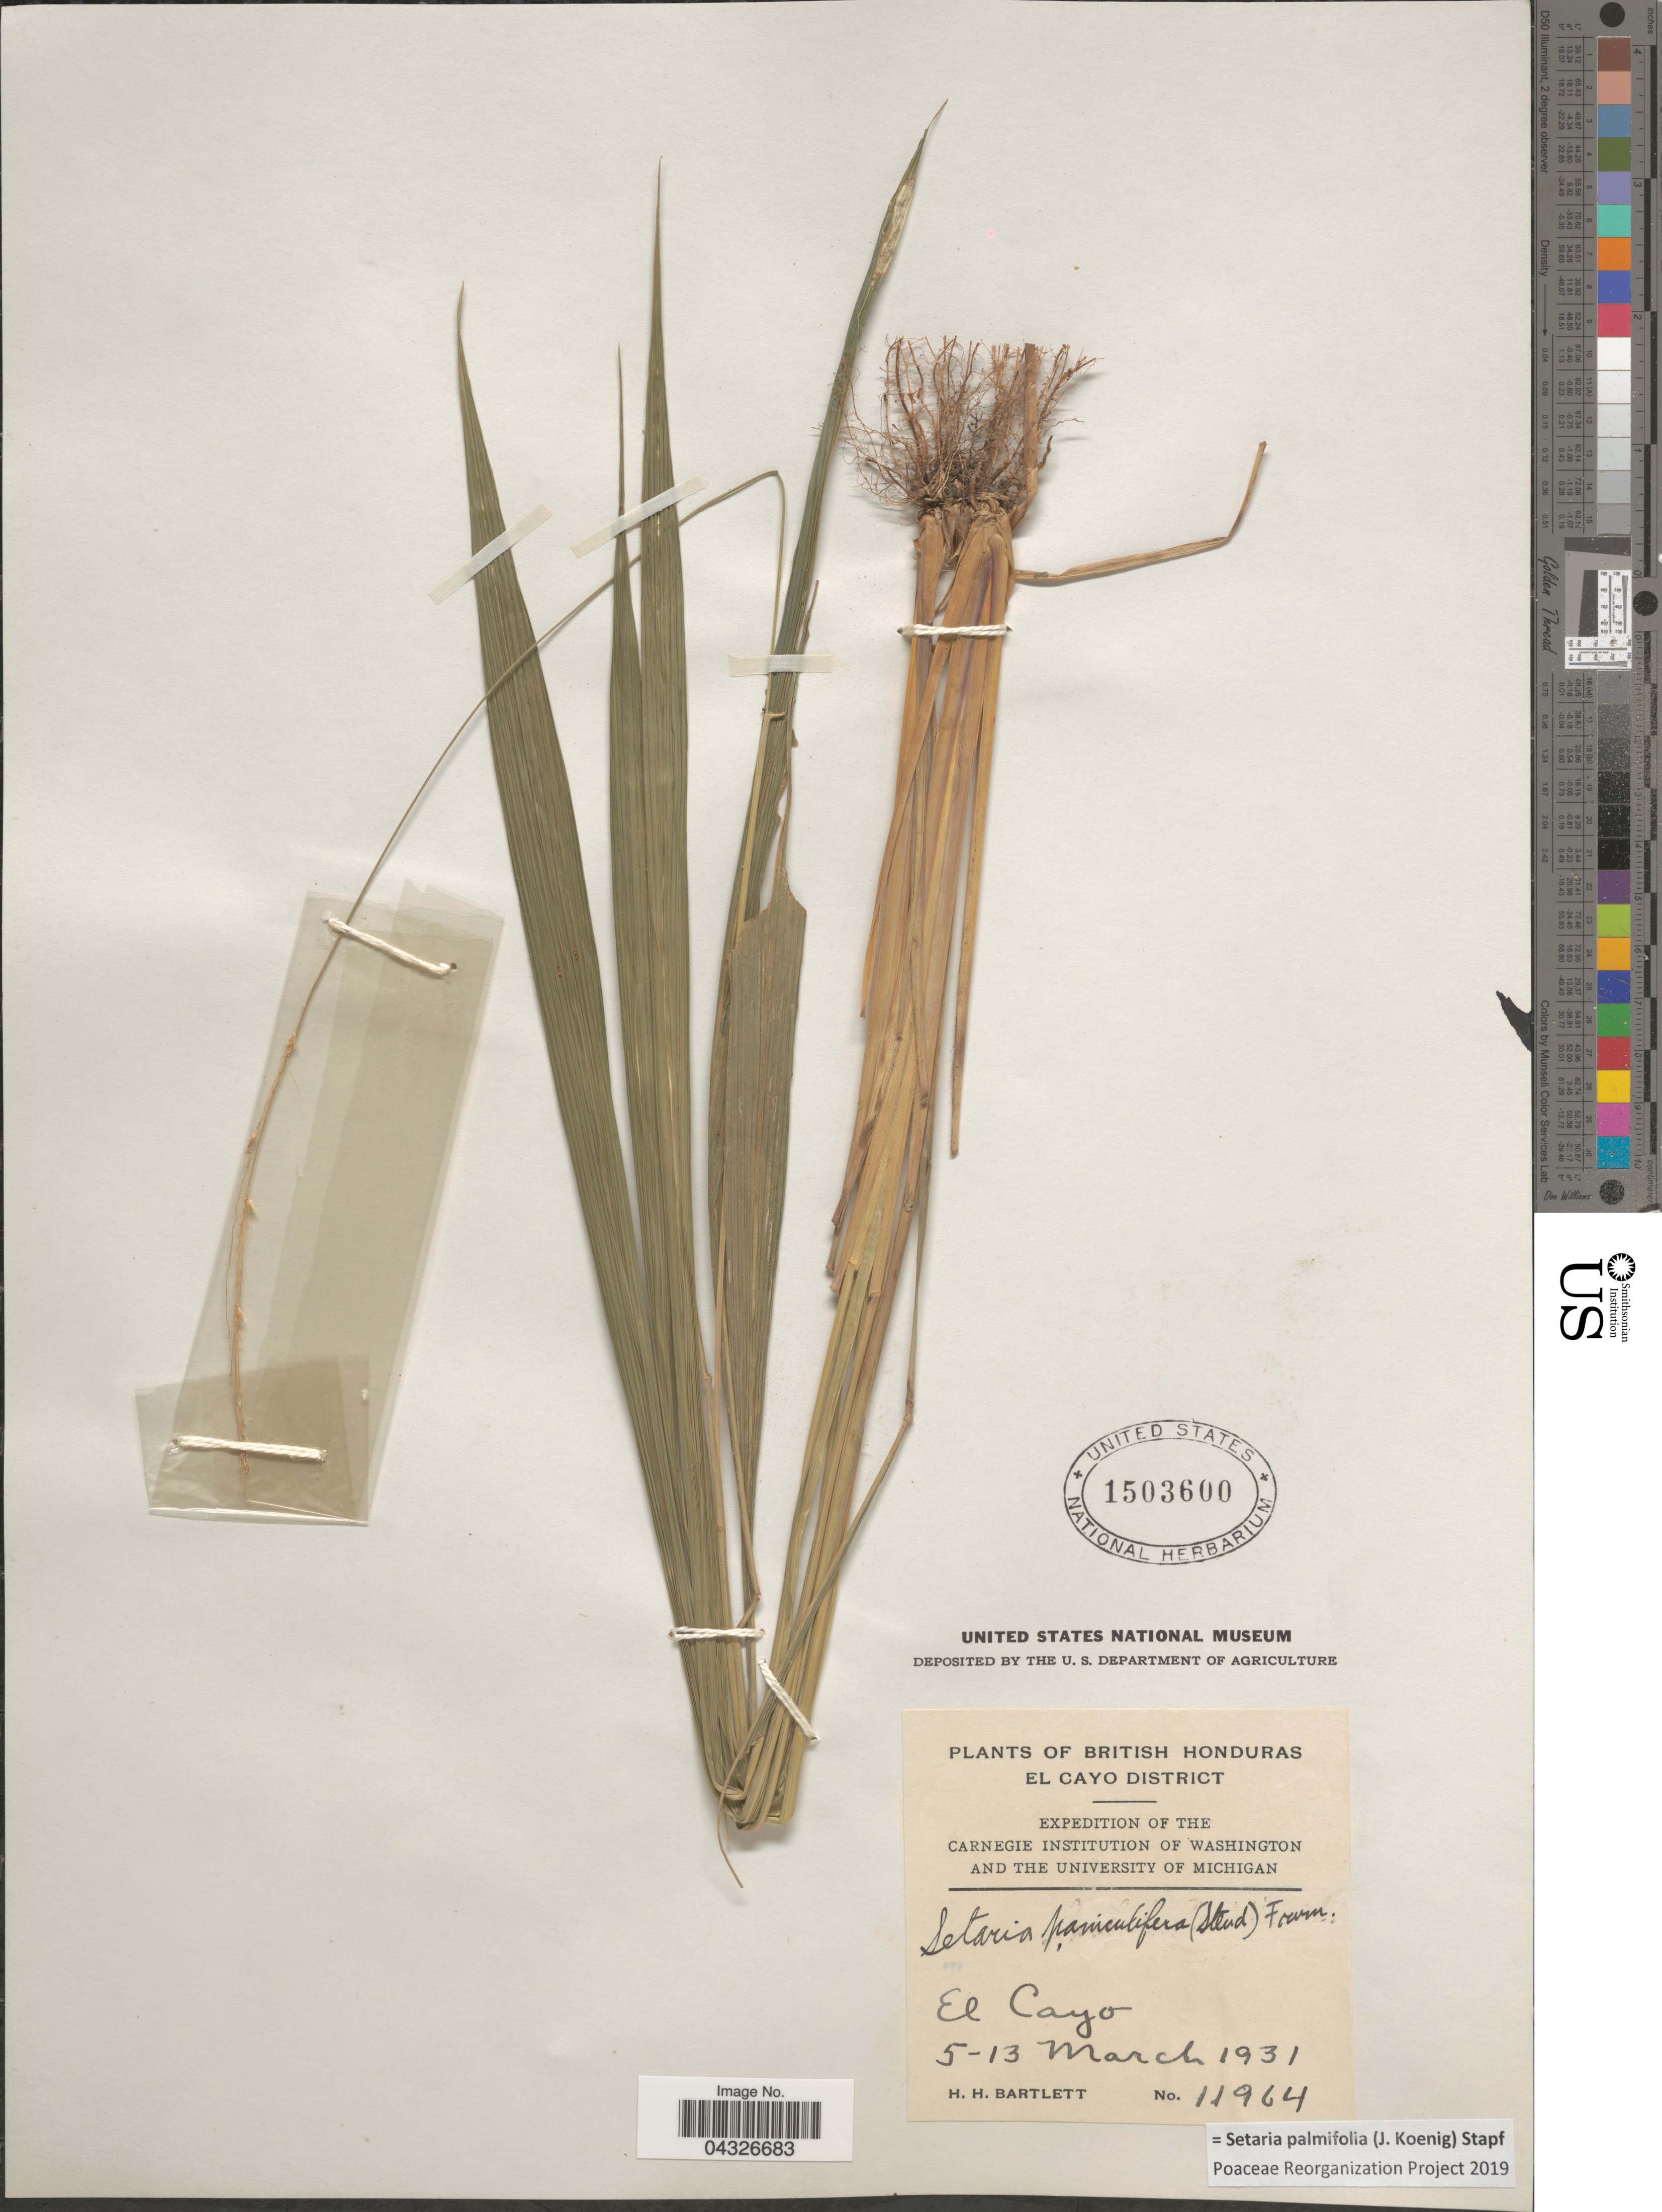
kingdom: Plantae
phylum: Tracheophyta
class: Liliopsida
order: Poales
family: Poaceae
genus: Setaria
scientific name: Setaria palmifolia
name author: (J. Koenig) Stapf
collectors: H. H. Bartlett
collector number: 11964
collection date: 1931-03-05/1931-03-13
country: Belize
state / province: Cayo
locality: British Honduras. El Cayo District. Expedition of the Carnegie Institution of Washington and the University of Michigan. El Cayo.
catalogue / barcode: US 1503600